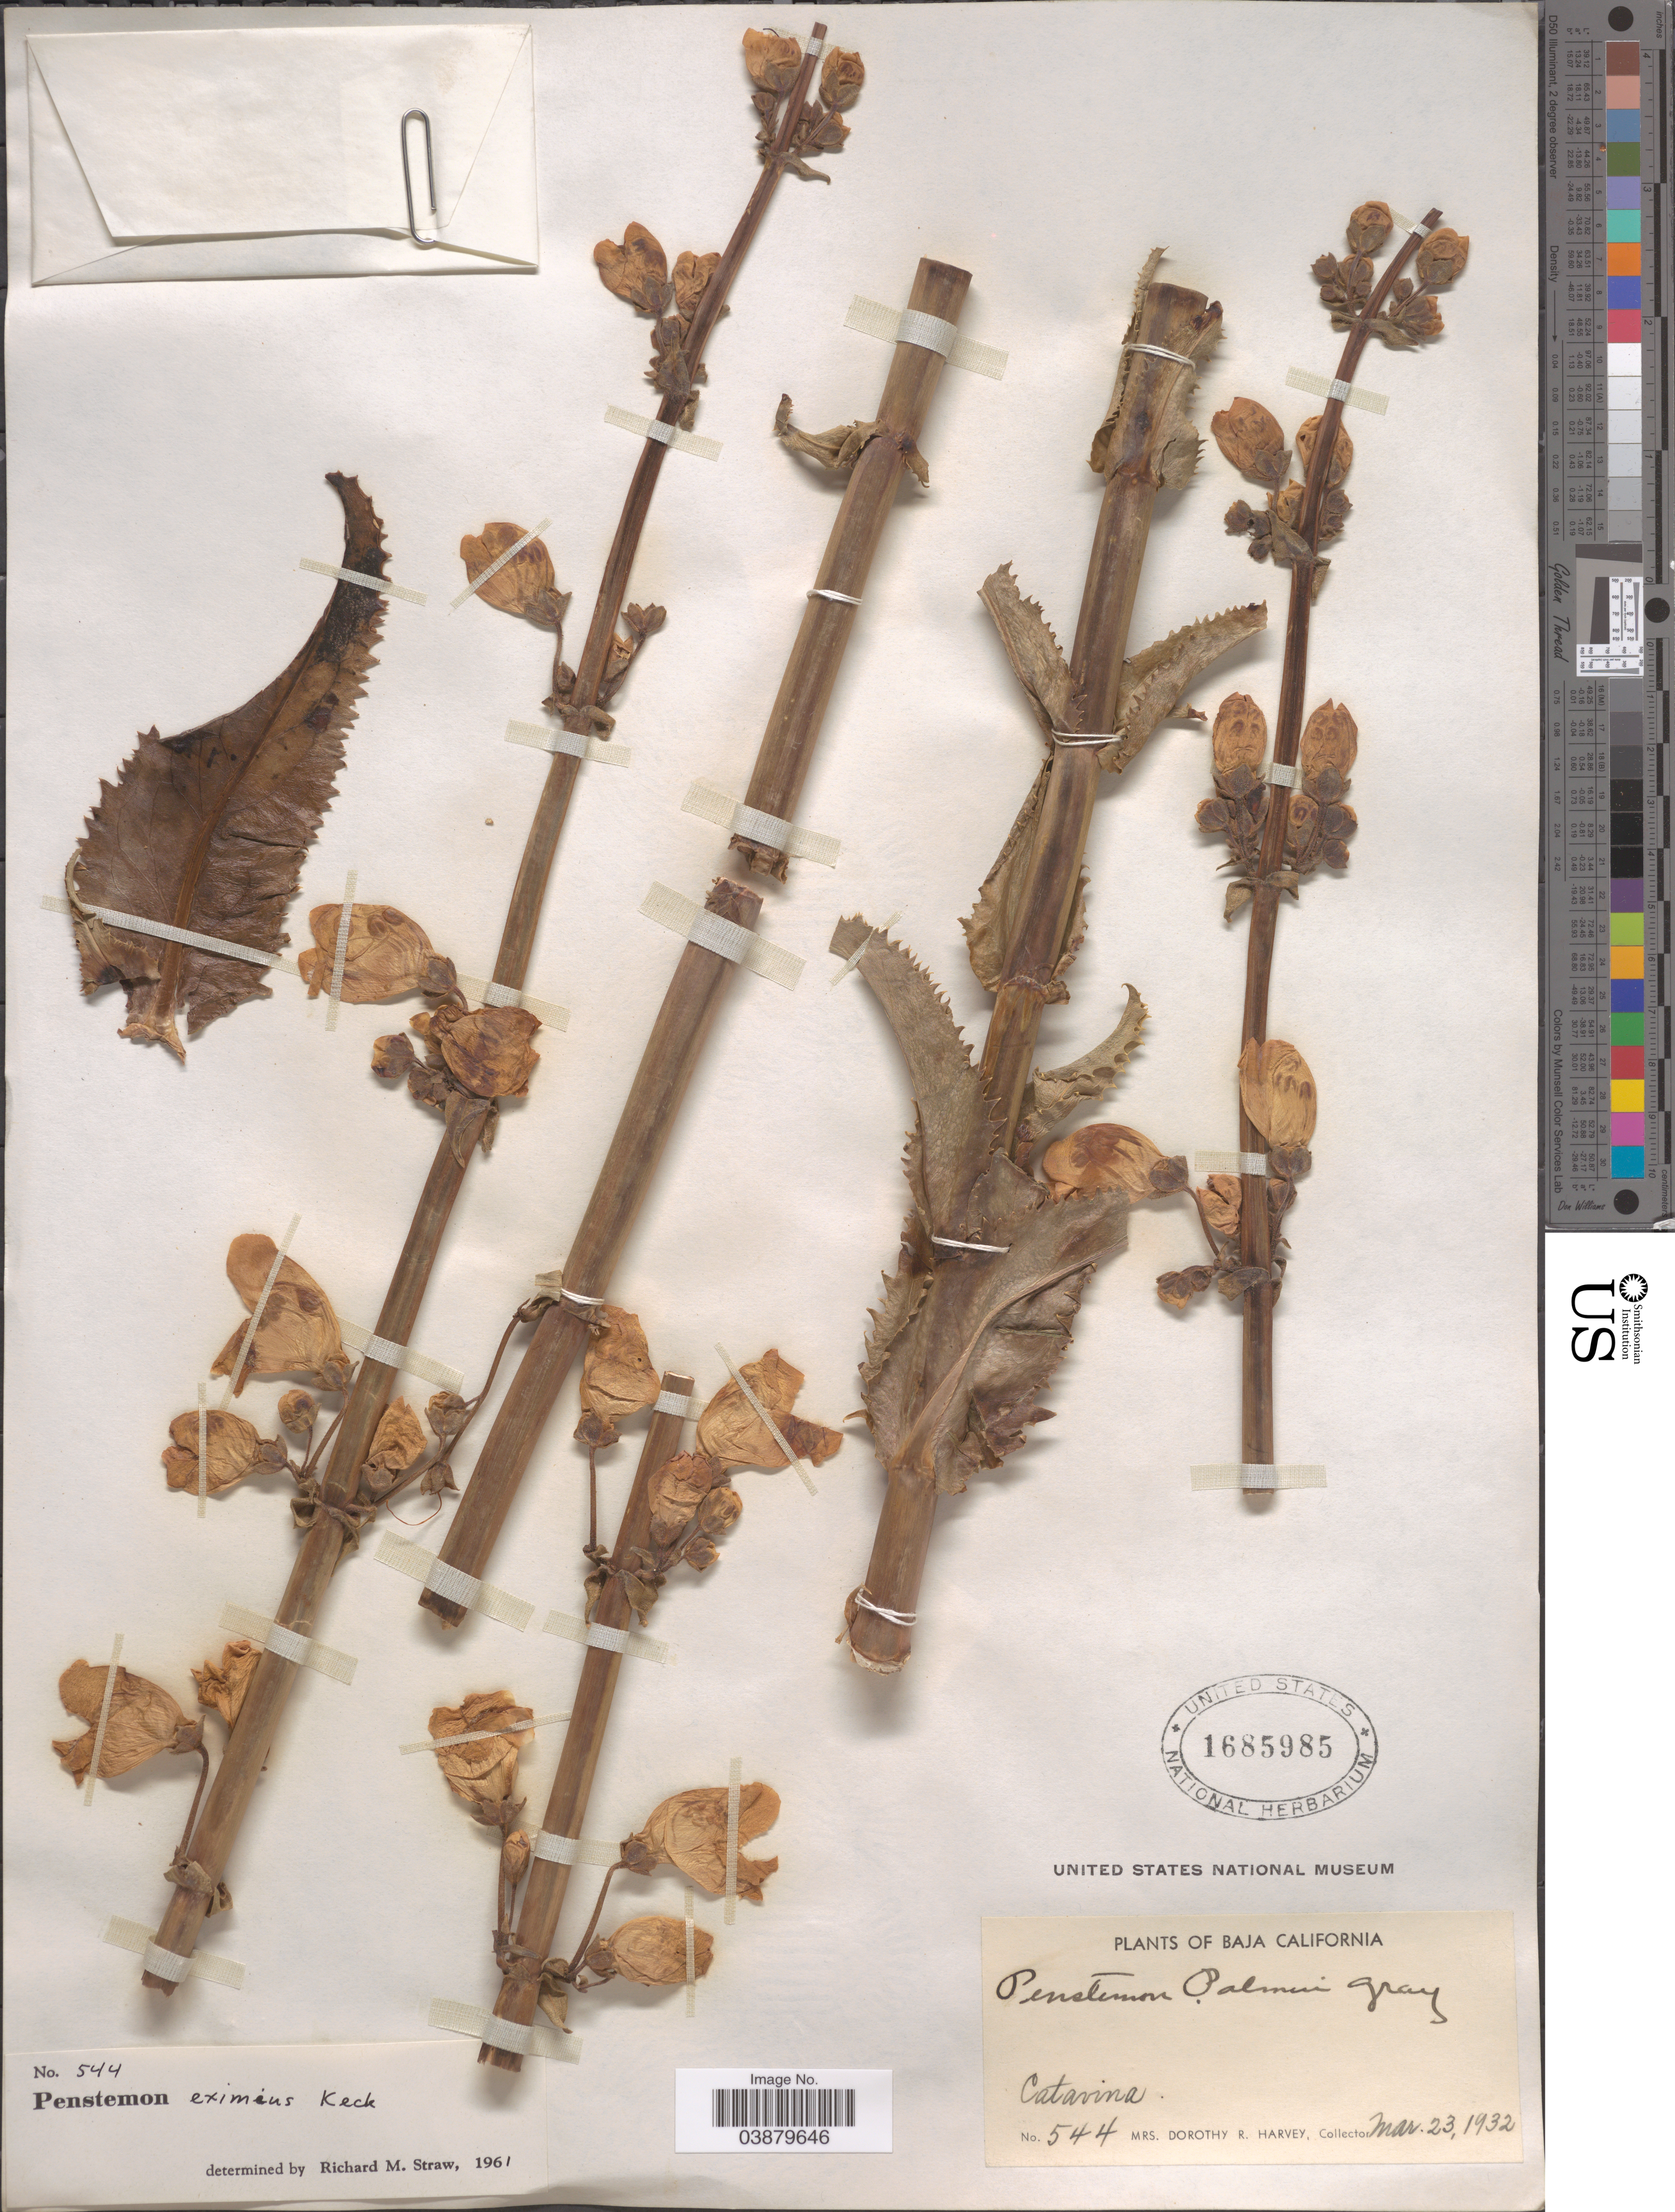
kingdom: Plantae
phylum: Tracheophyta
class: Magnoliopsida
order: Lamiales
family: Plantaginaceae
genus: Penstemon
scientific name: Penstemon eximius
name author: D.D. Keck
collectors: Harvey, Mrs. D. R.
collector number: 544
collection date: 1932-03-23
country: Mexico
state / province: Baja California Norte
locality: Catavina.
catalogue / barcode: US 1685985